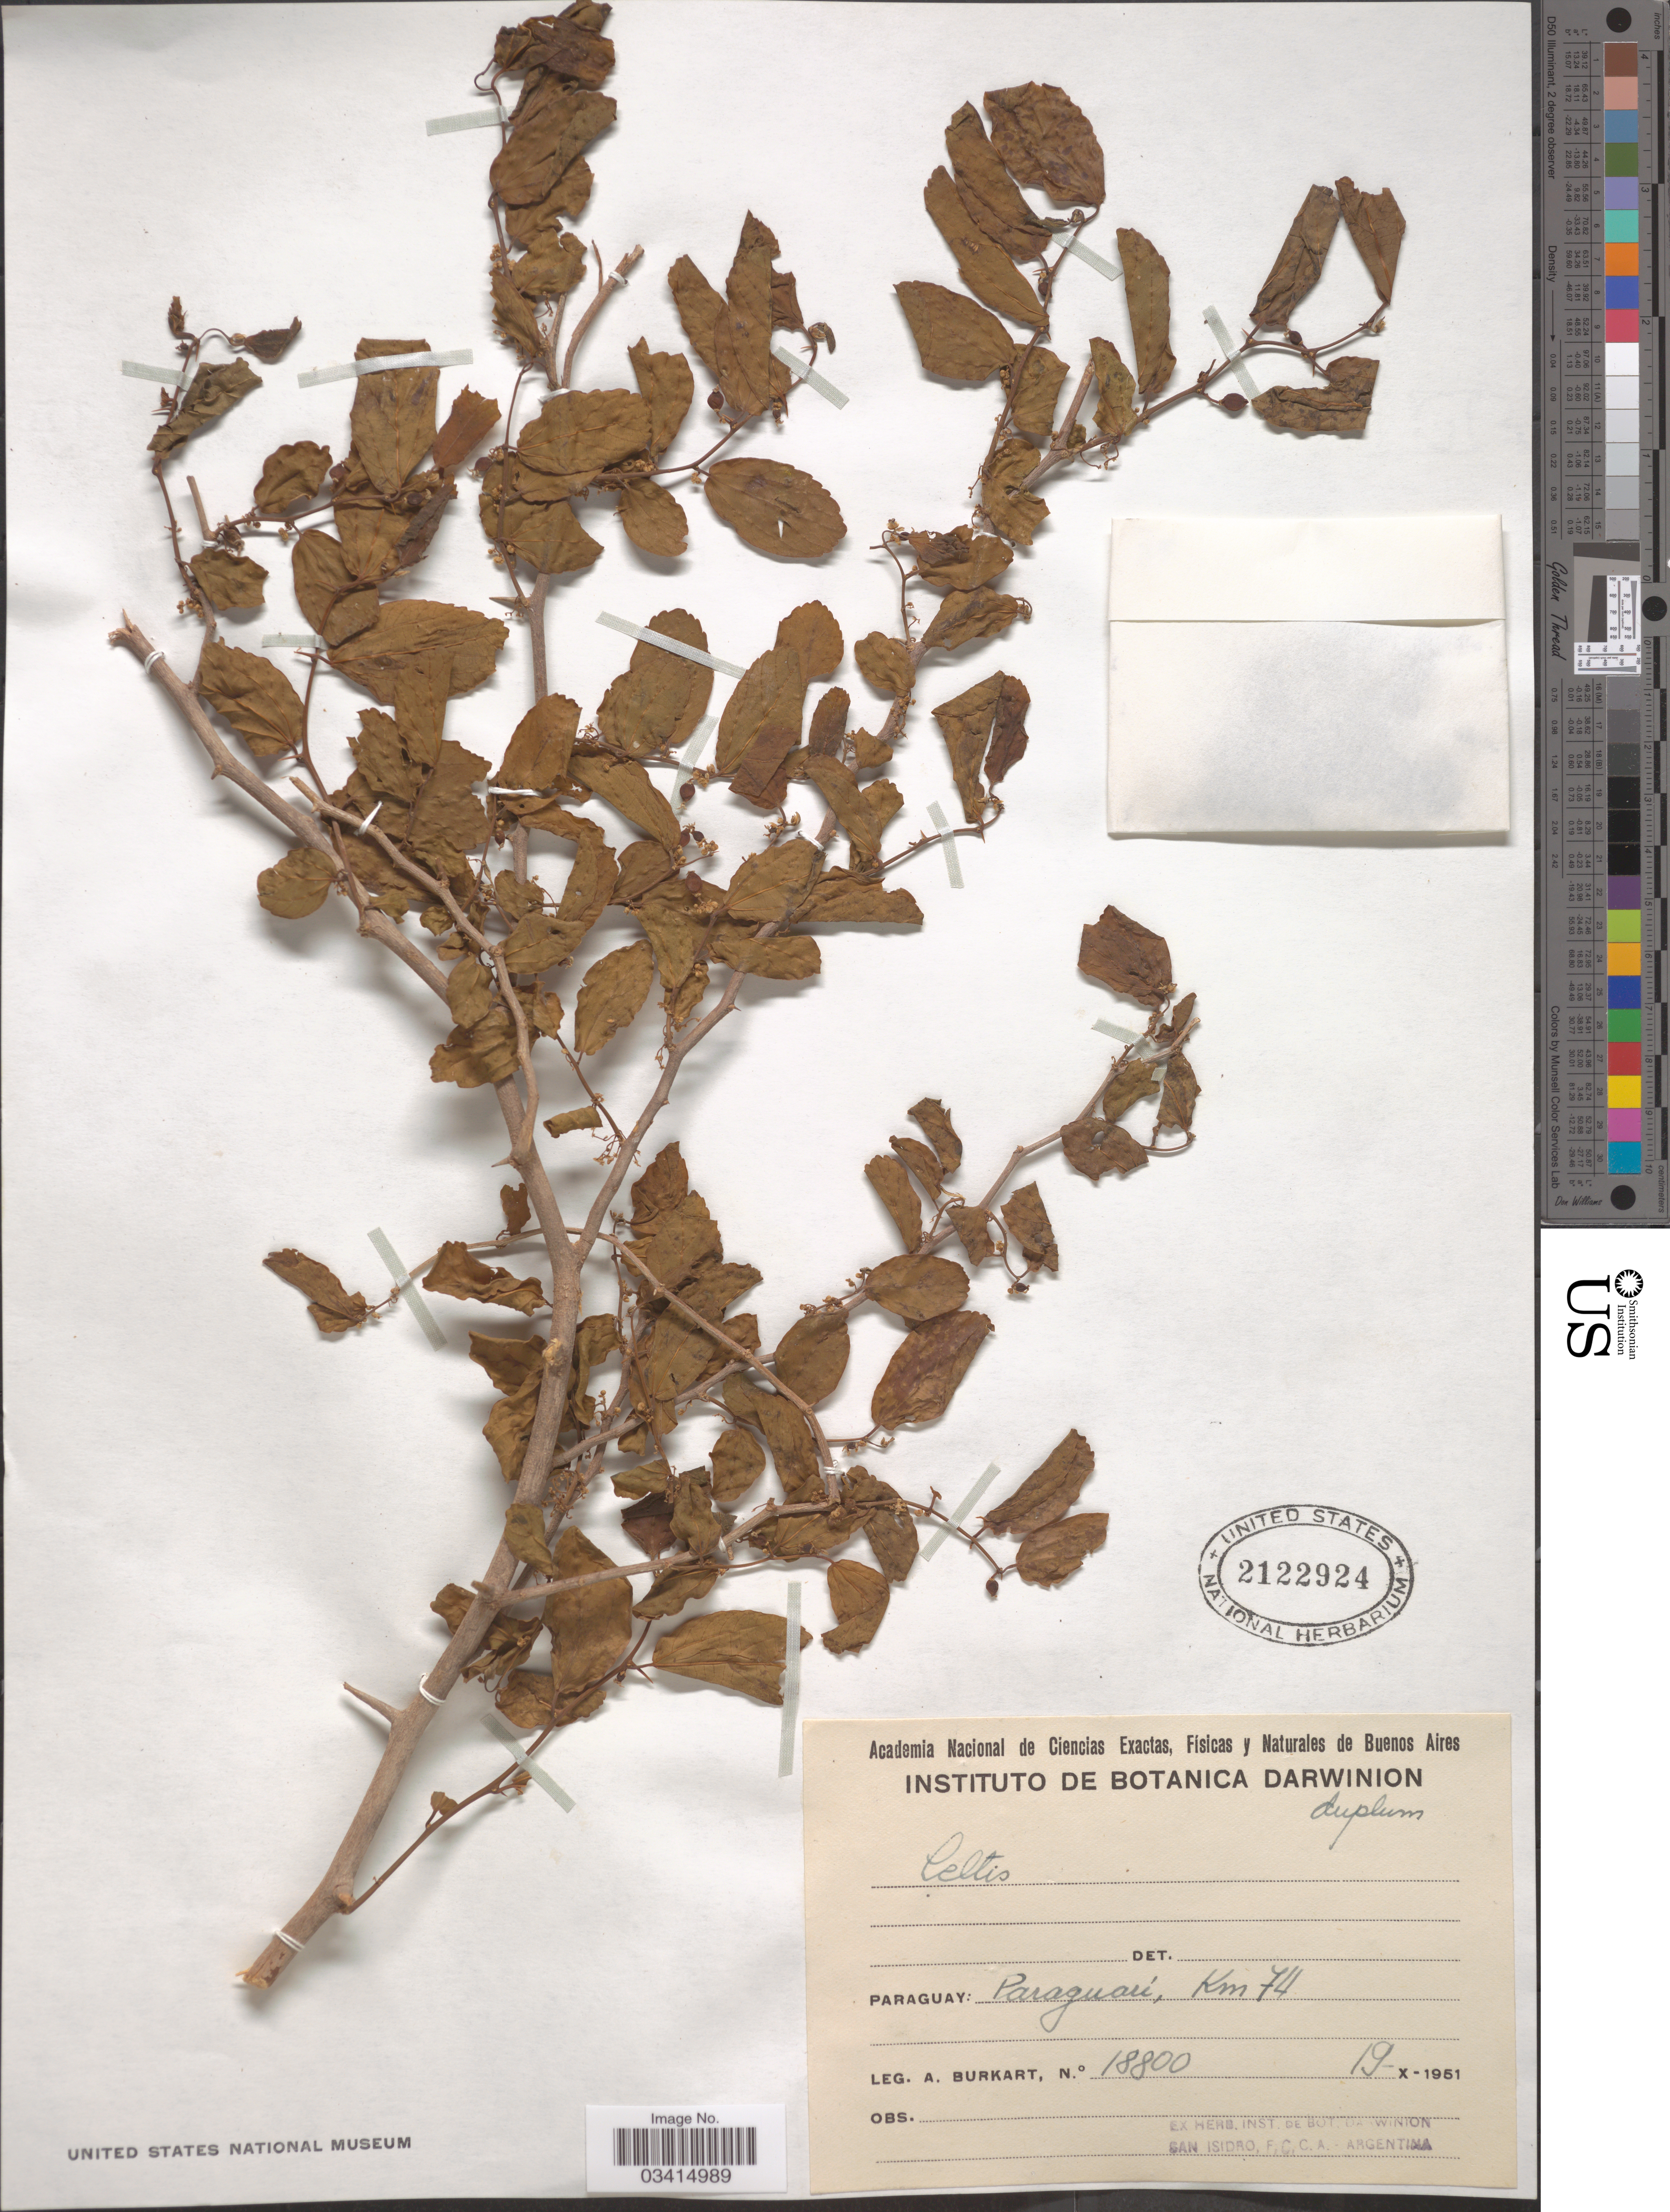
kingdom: Plantae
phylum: Tracheophyta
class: Magnoliopsida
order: Rosales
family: Cannabaceae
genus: Celtis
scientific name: Celtis sp.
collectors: A. E. Burkart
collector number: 18800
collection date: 1951-10-19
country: Paraguay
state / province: Paraguari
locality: Km 74.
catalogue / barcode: US 2122924